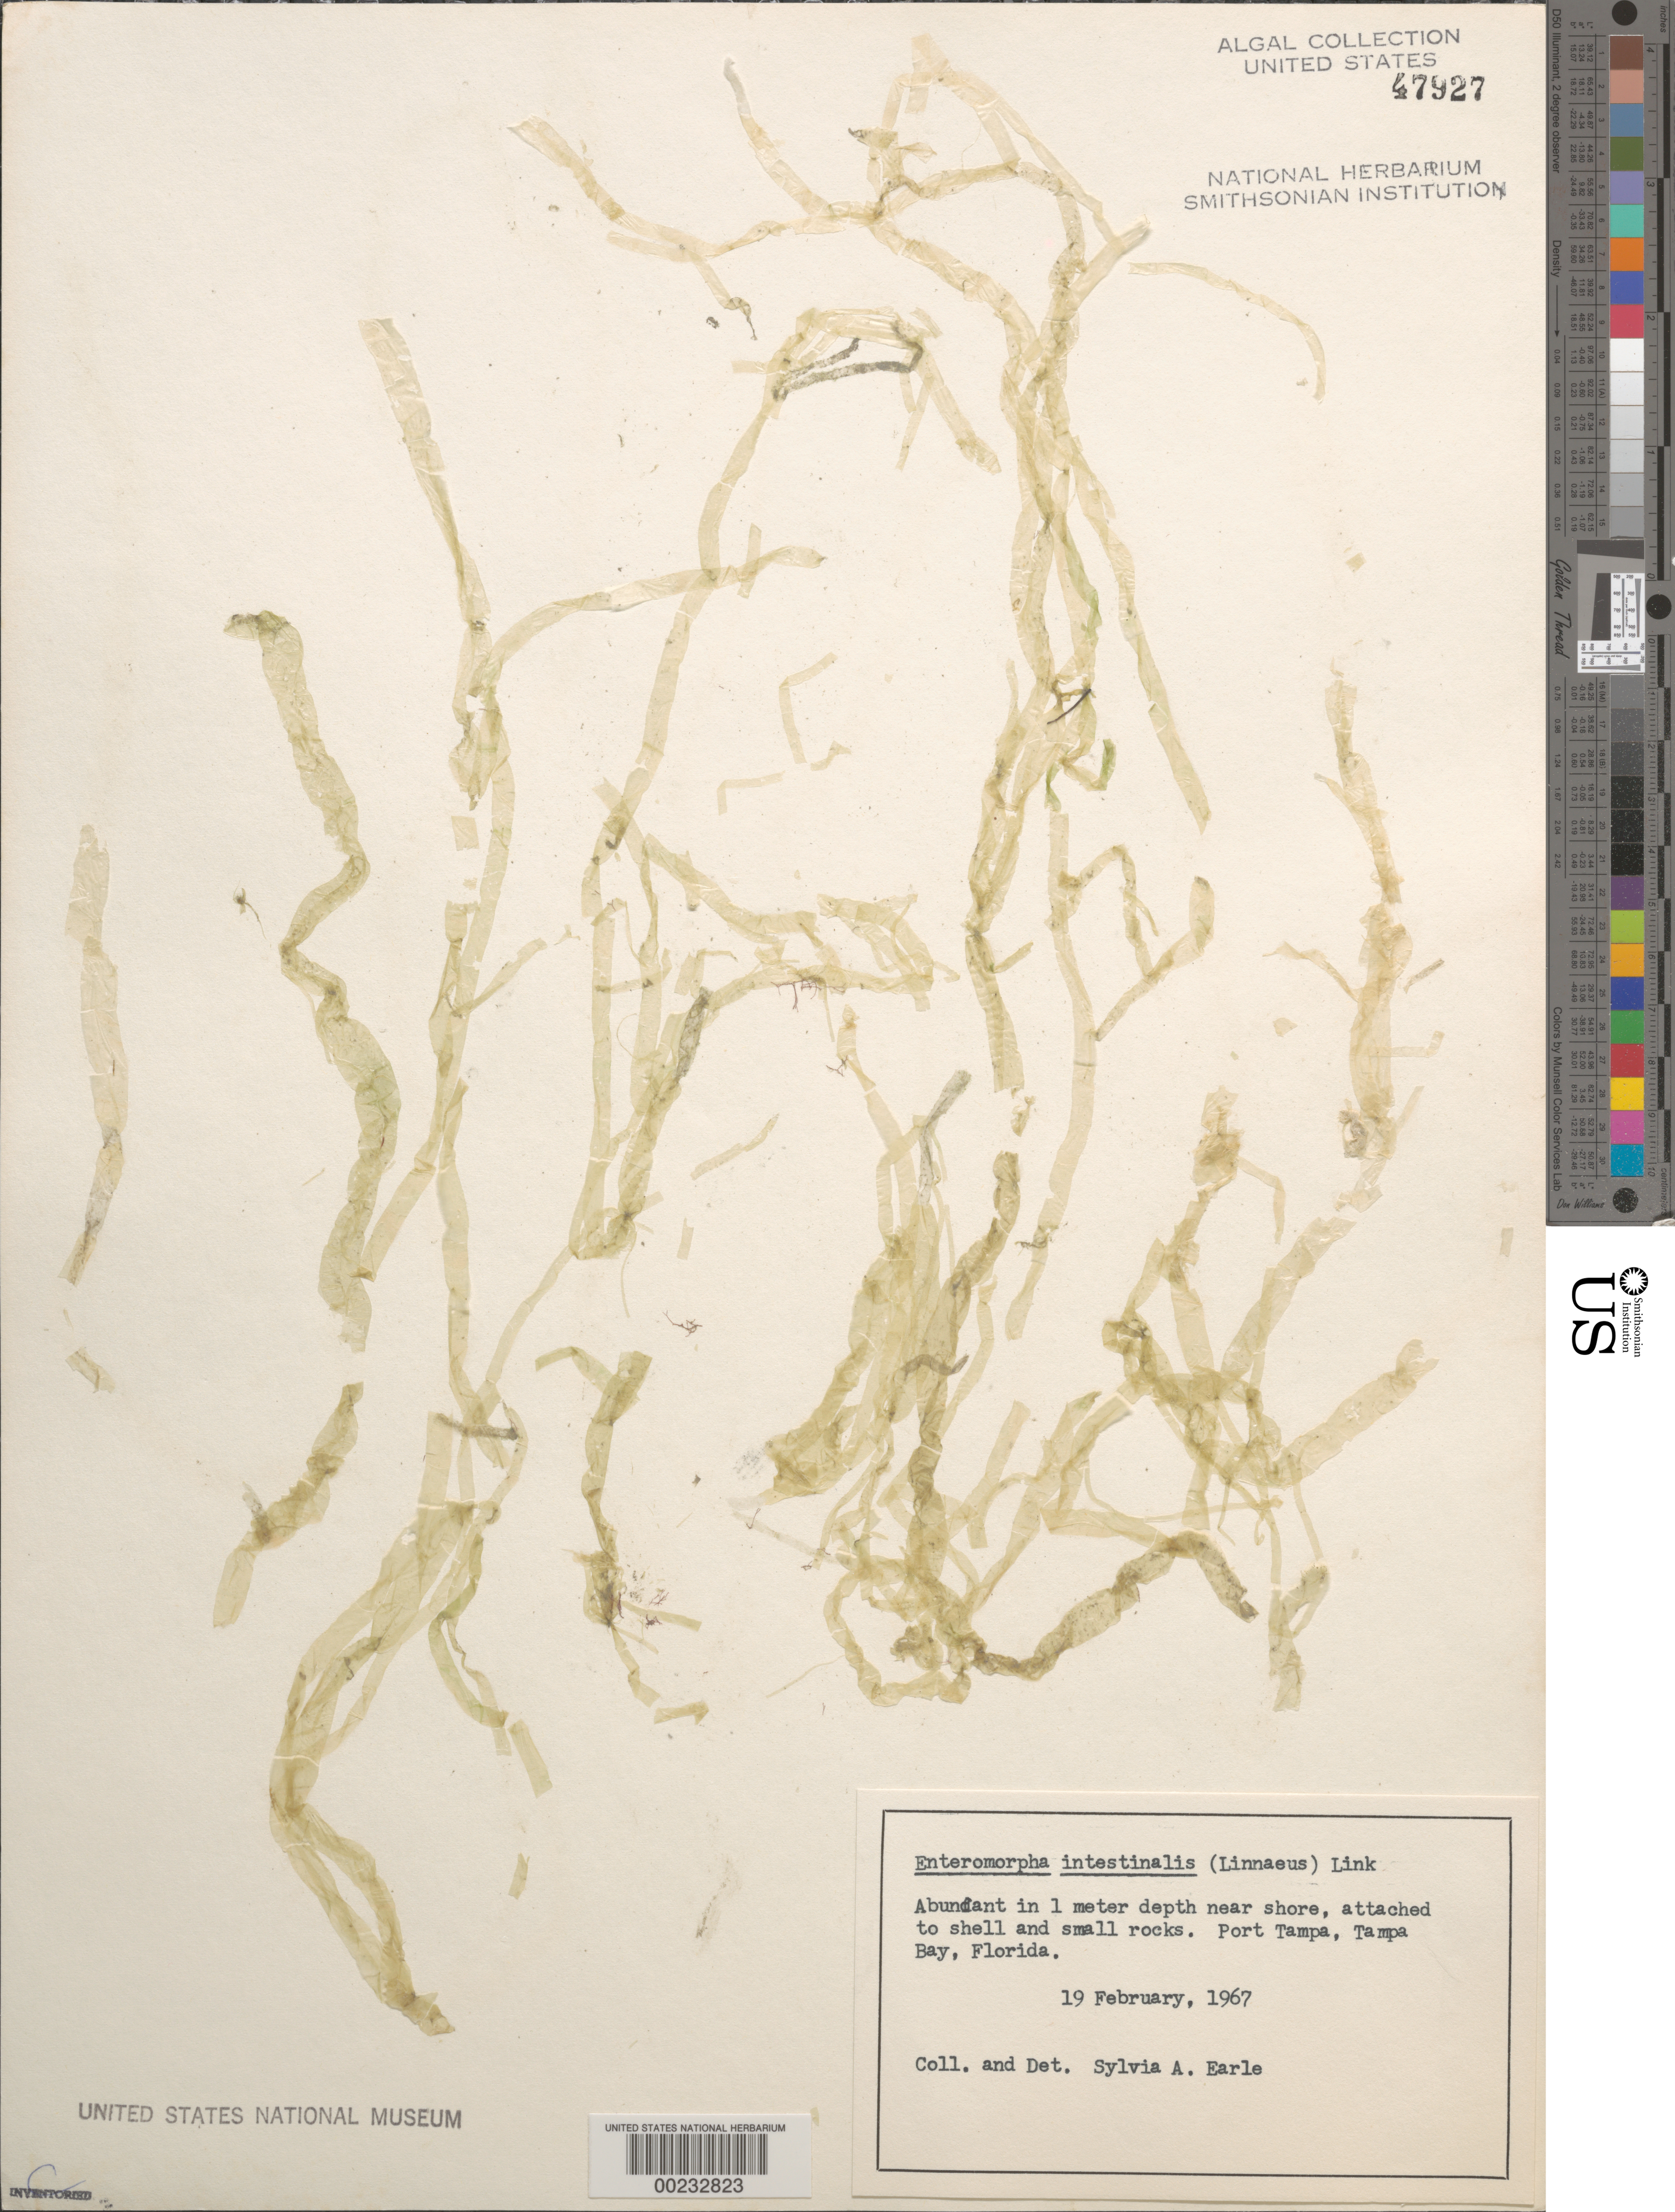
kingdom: Plantae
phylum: Chlorophyta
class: Ulvophyceae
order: Ulvales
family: Ulvaceae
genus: Ulva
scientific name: Ulva intestinalis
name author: L.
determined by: Algae name updating Project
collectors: S. A. Earle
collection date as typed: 19 Feb 1967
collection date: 1967-02-19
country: United States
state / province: Florida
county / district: Pinellas County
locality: Port Tampa, Tampa Bay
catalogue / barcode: US 47927